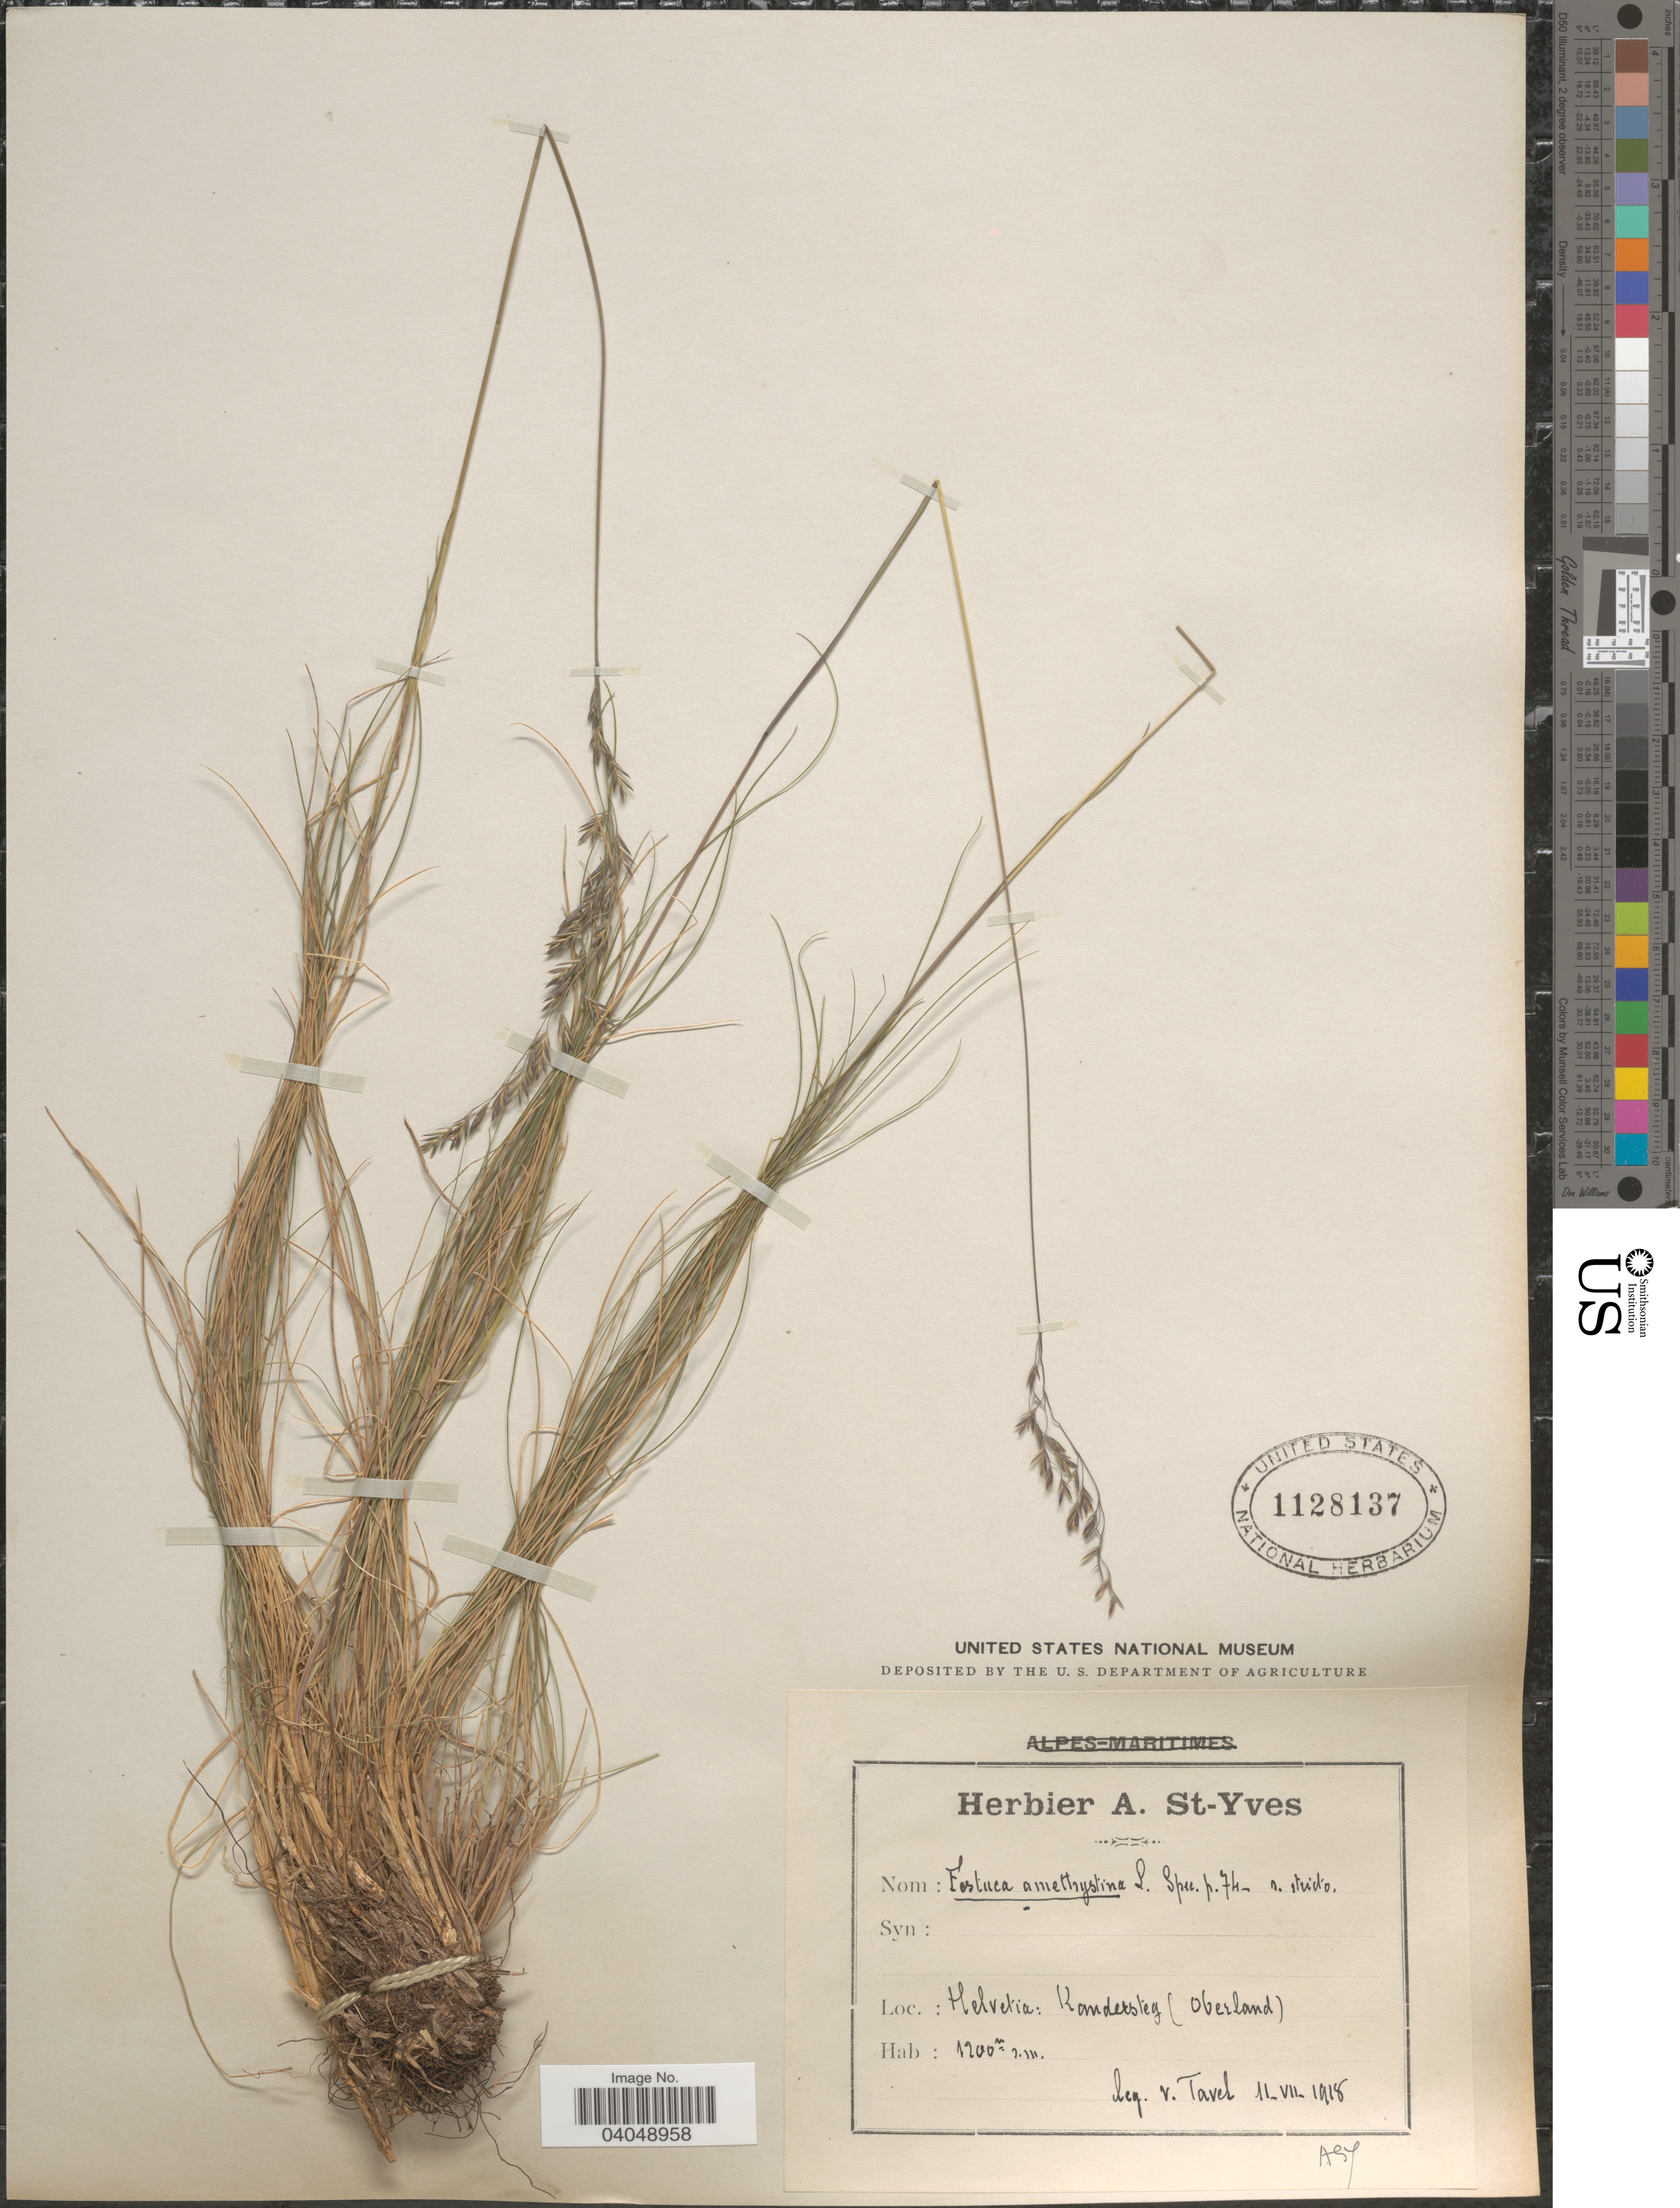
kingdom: Plantae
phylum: Tracheophyta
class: Liliopsida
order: Poales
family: Poaceae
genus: Festuca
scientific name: Festuca amethystina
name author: L.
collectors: v. Tavel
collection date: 1918-07-11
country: Switzerland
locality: Helvetia: Kandersteg (Oberland).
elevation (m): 1200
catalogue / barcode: US 1128137